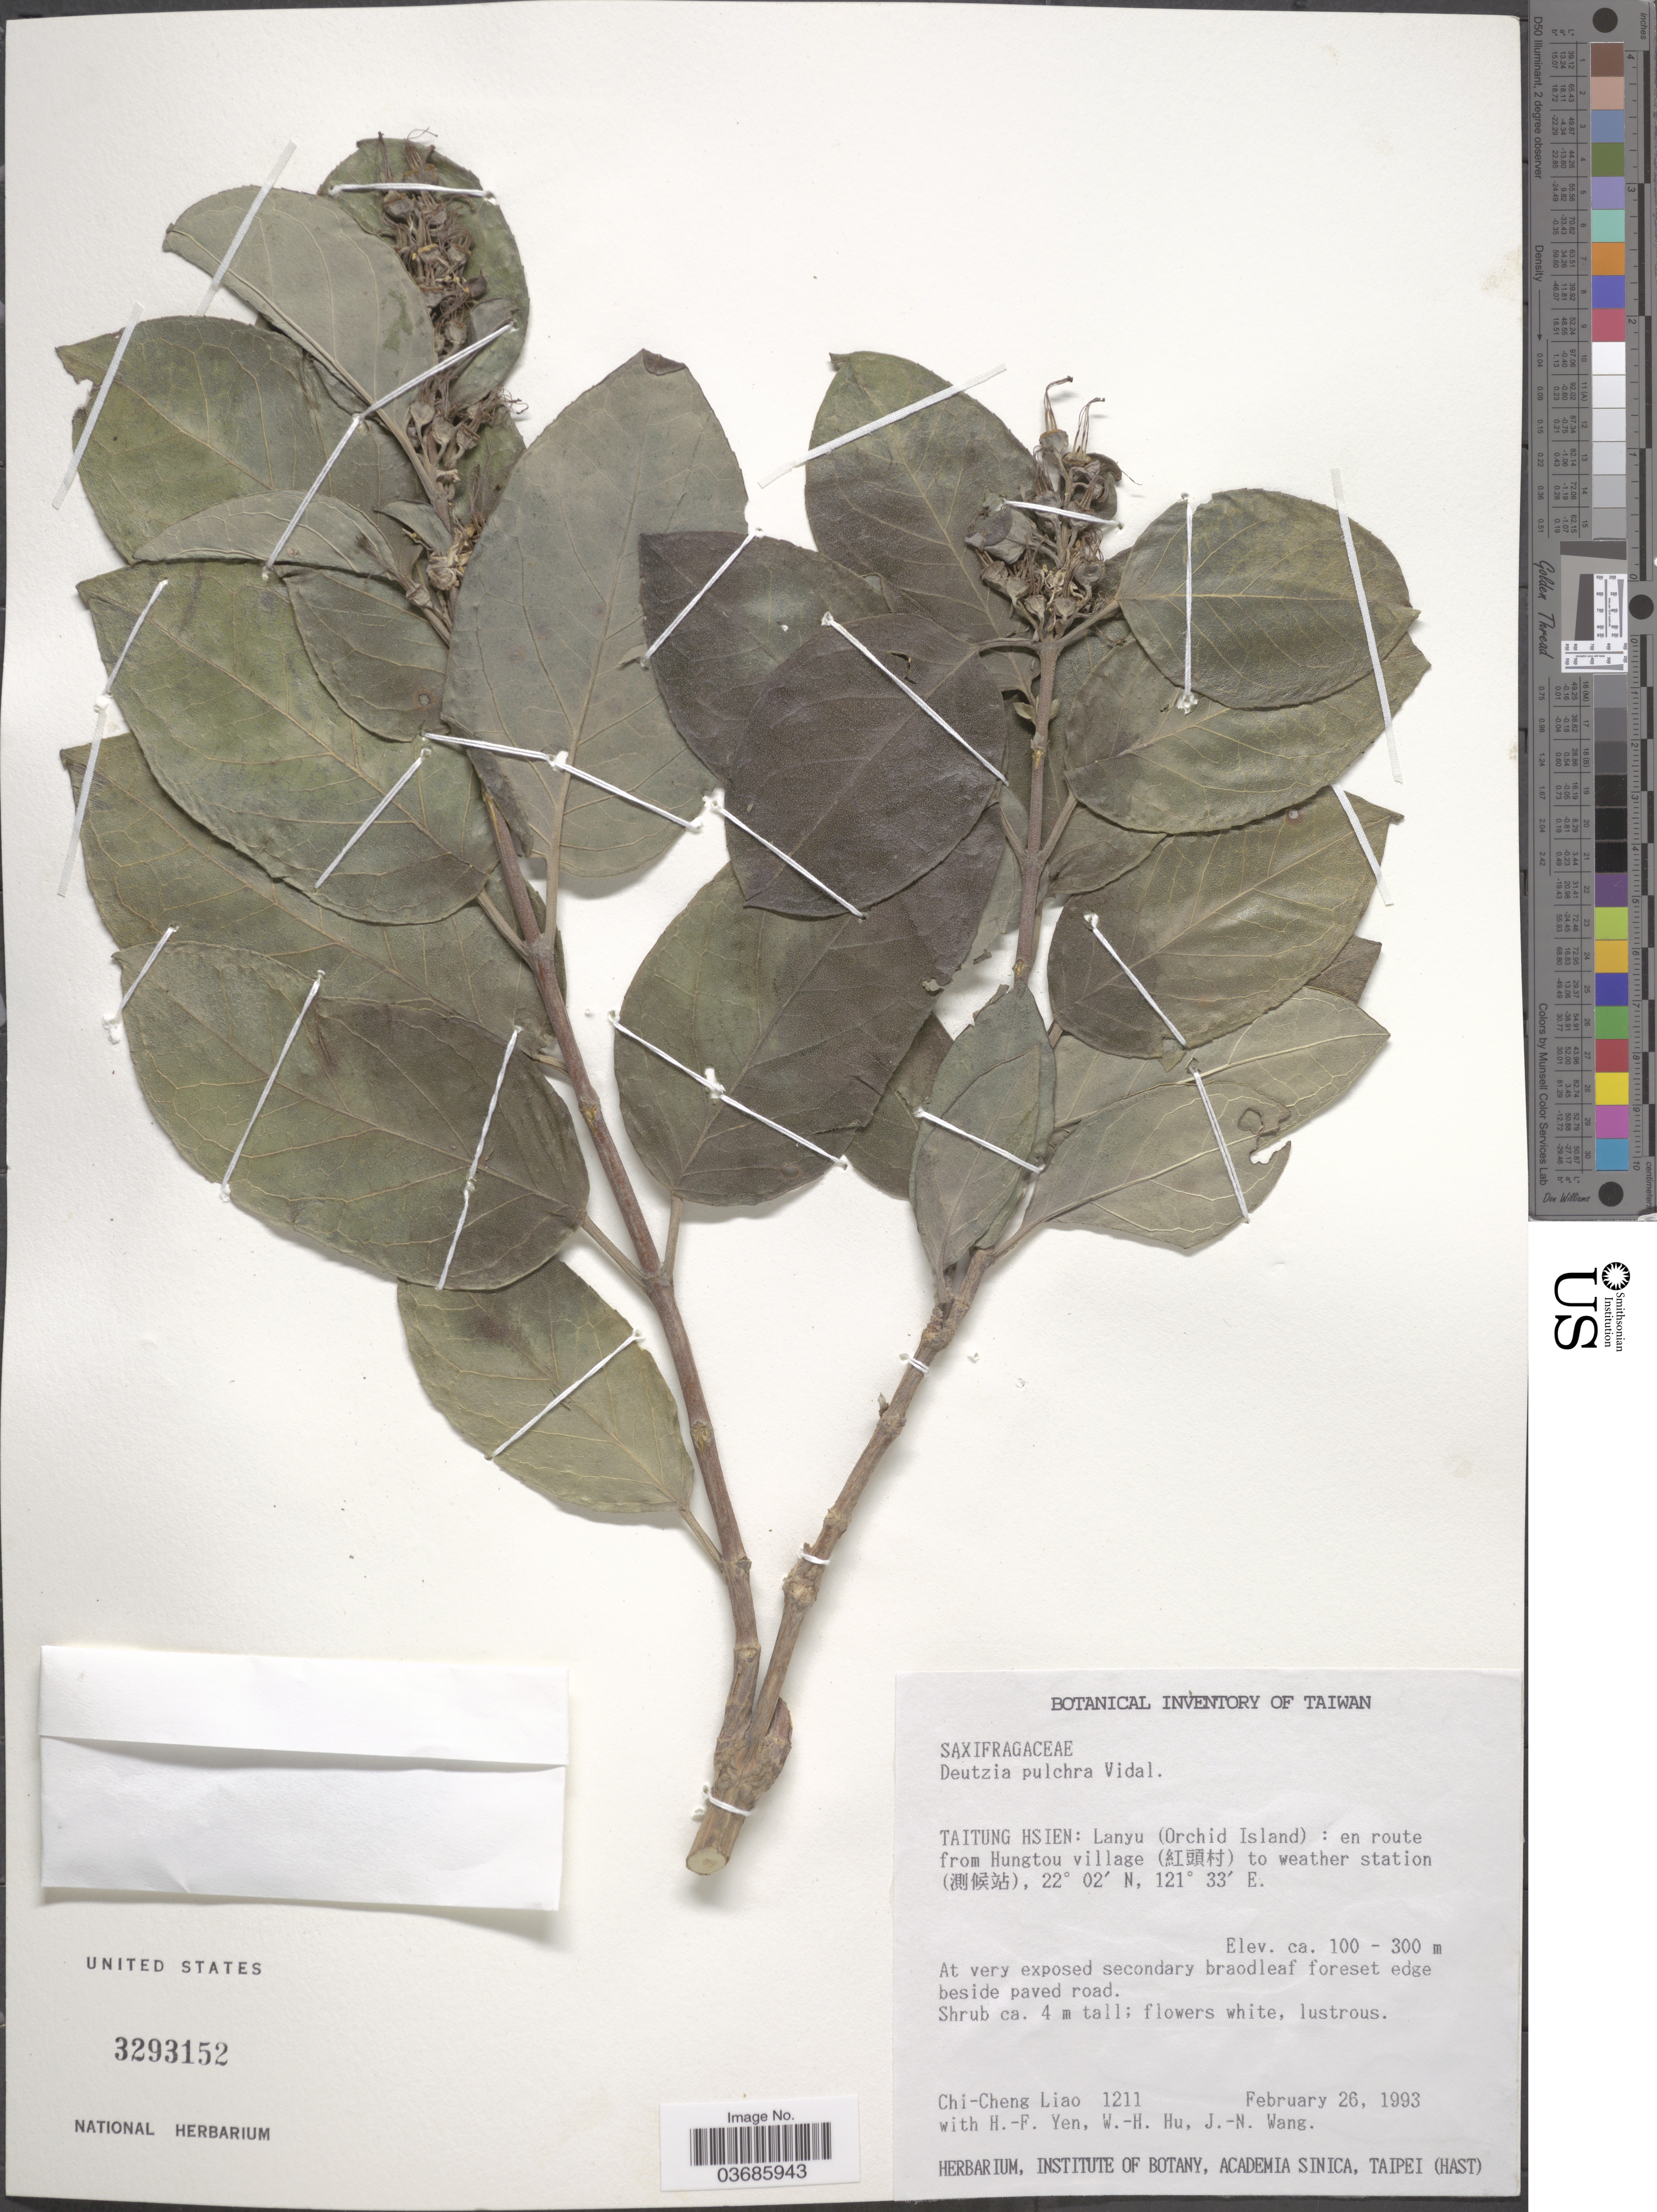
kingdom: Plantae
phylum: Tracheophyta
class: Magnoliopsida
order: Cornales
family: Hydrangeaceae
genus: Deutzia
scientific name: Deutzia prunifolia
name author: Rehder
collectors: C. Liao, H. Yen, W. H. Hu & J. Wang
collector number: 1211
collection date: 1993-02-26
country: Taiwan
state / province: Taitung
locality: Taitung Hsien: Lanyu (Orchid Island): en route from Hungtou village (X) to weather station (X).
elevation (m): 100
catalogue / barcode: US 3293152